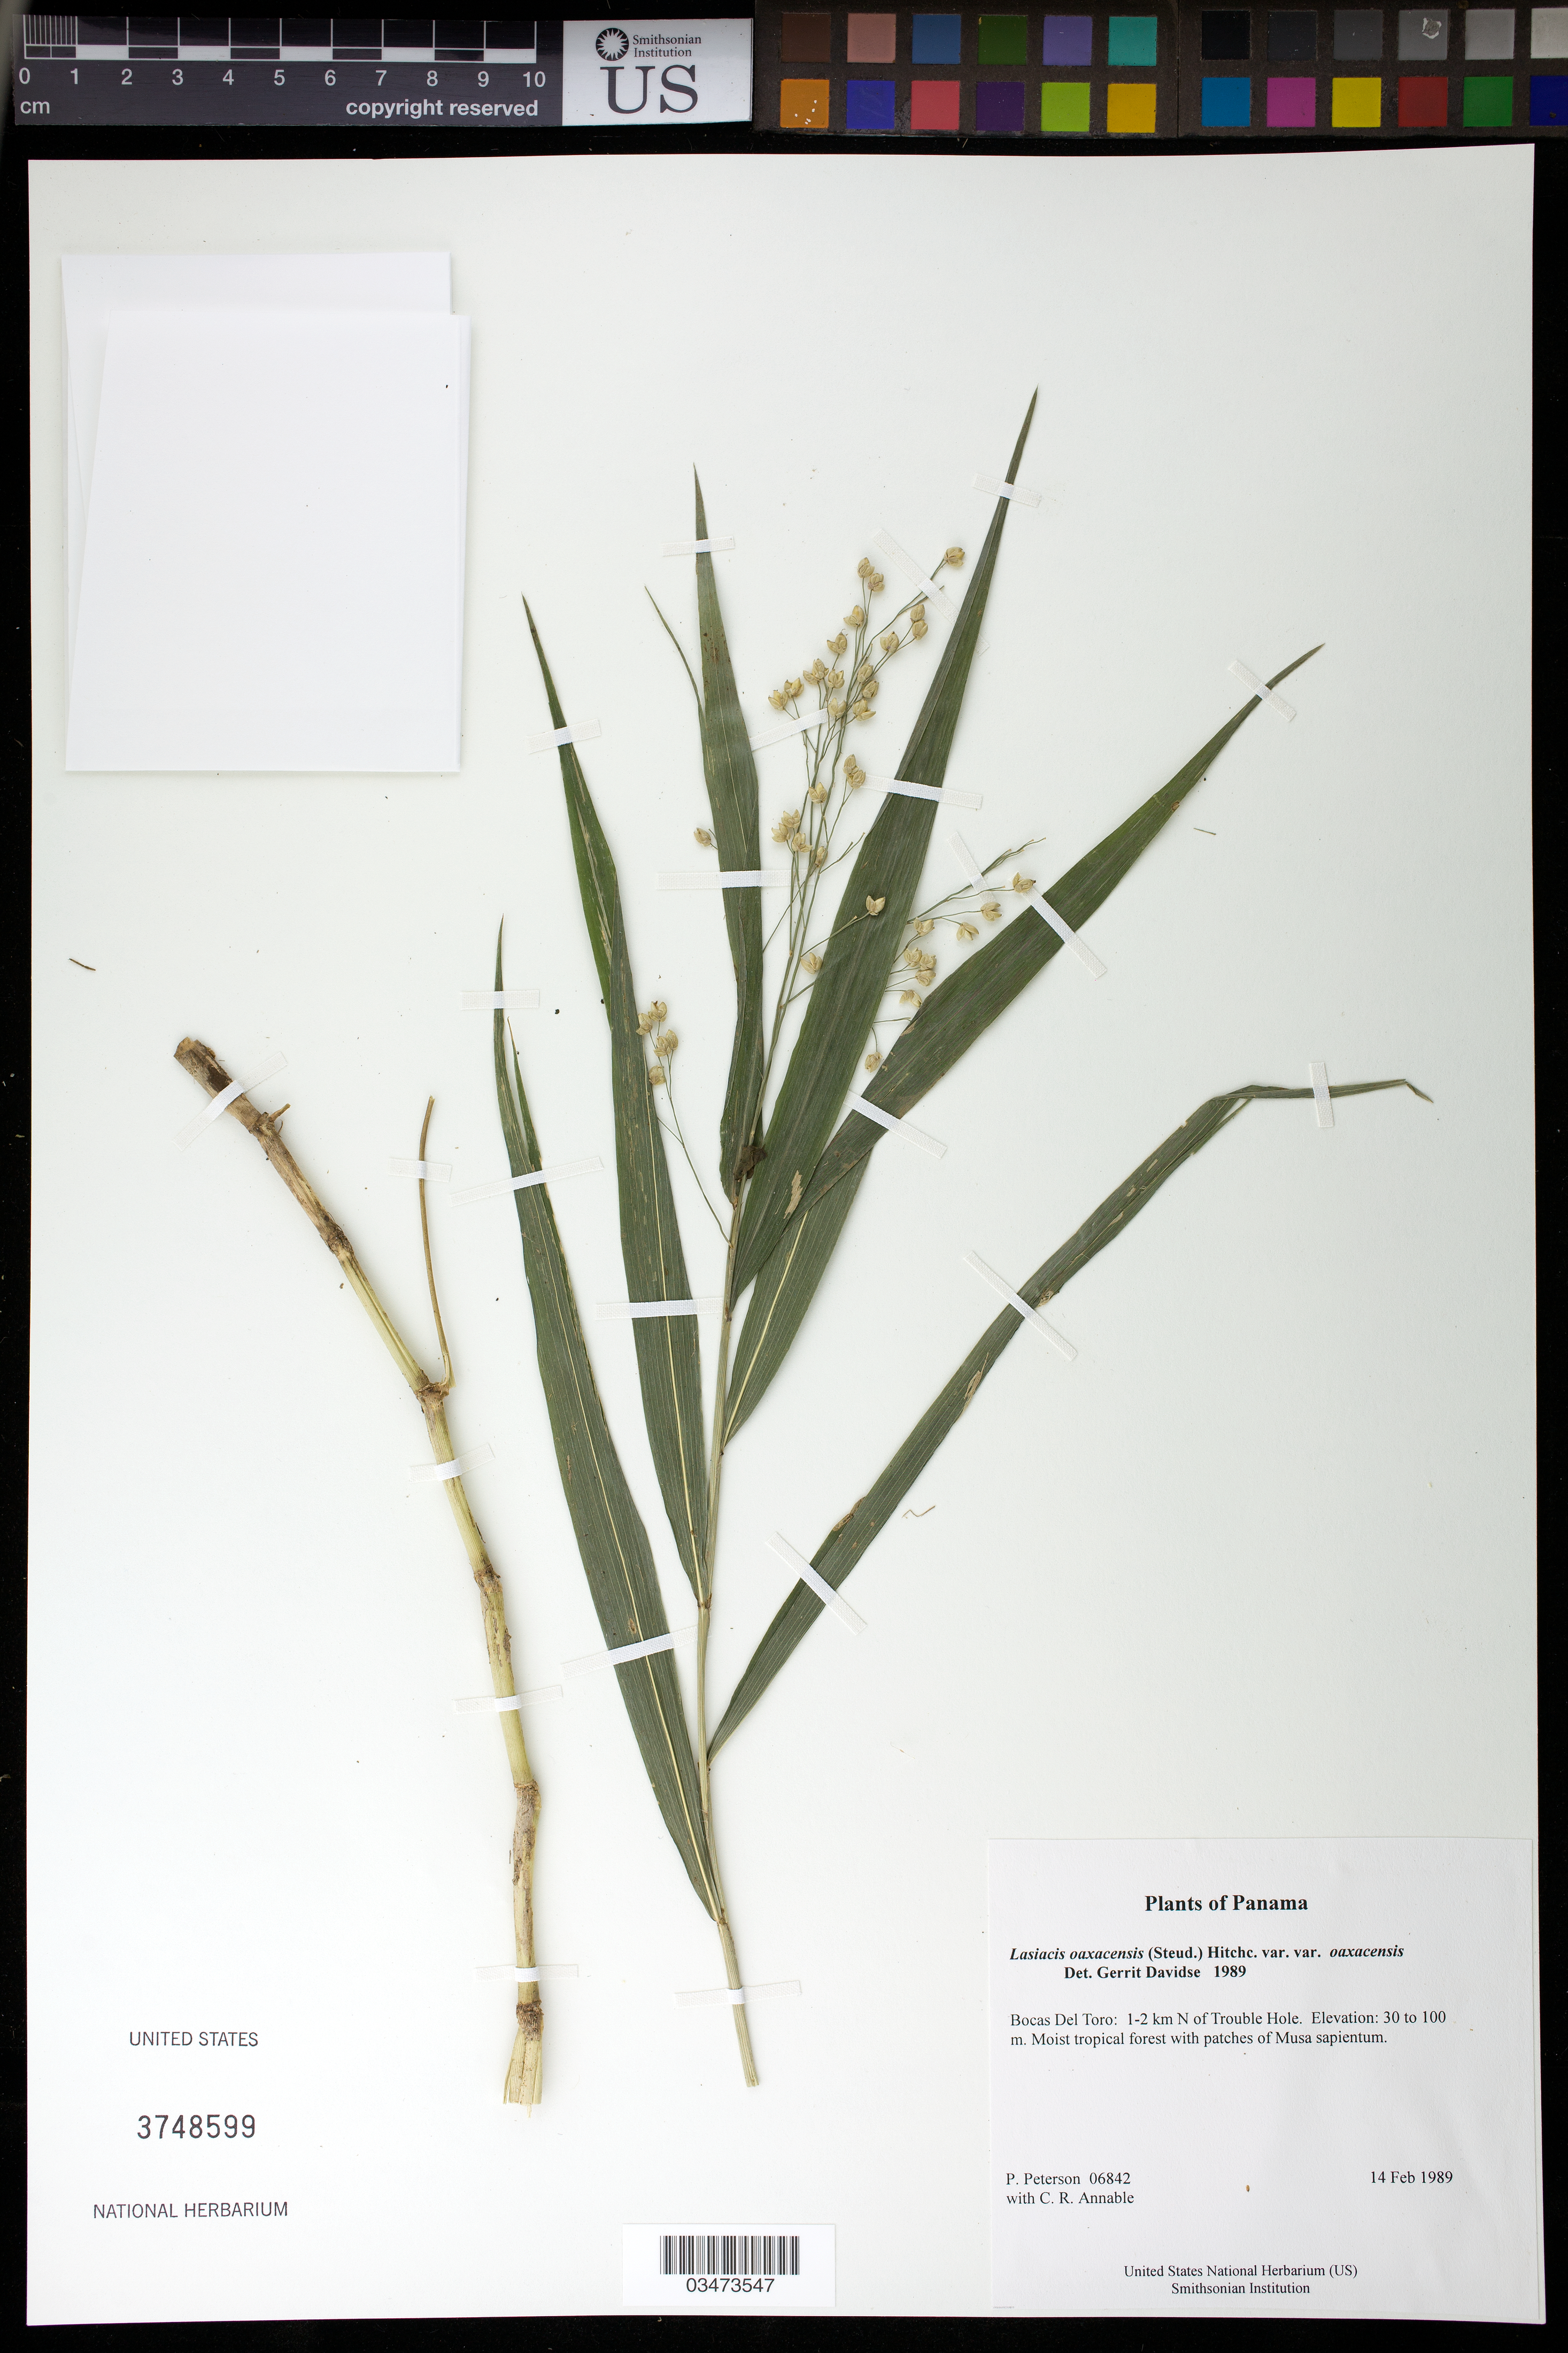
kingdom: Plantae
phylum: Tracheophyta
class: Liliopsida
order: Poales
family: Poaceae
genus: Lasiacis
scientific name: Lasiacis oaxacensis var. oaxacensis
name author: (Steud.) Hitchc.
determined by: Davidse, Gerrit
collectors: P. M. Peterson & C. R. Annable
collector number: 06842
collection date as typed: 14 Feb 1989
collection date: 1989-02-14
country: Panama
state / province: Bocas del Toro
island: San Cristobal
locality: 1-2 km N of Trouble Hole.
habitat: Moist tropical forest with patches of Musa sapientum.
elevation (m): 30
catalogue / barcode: US 3748599